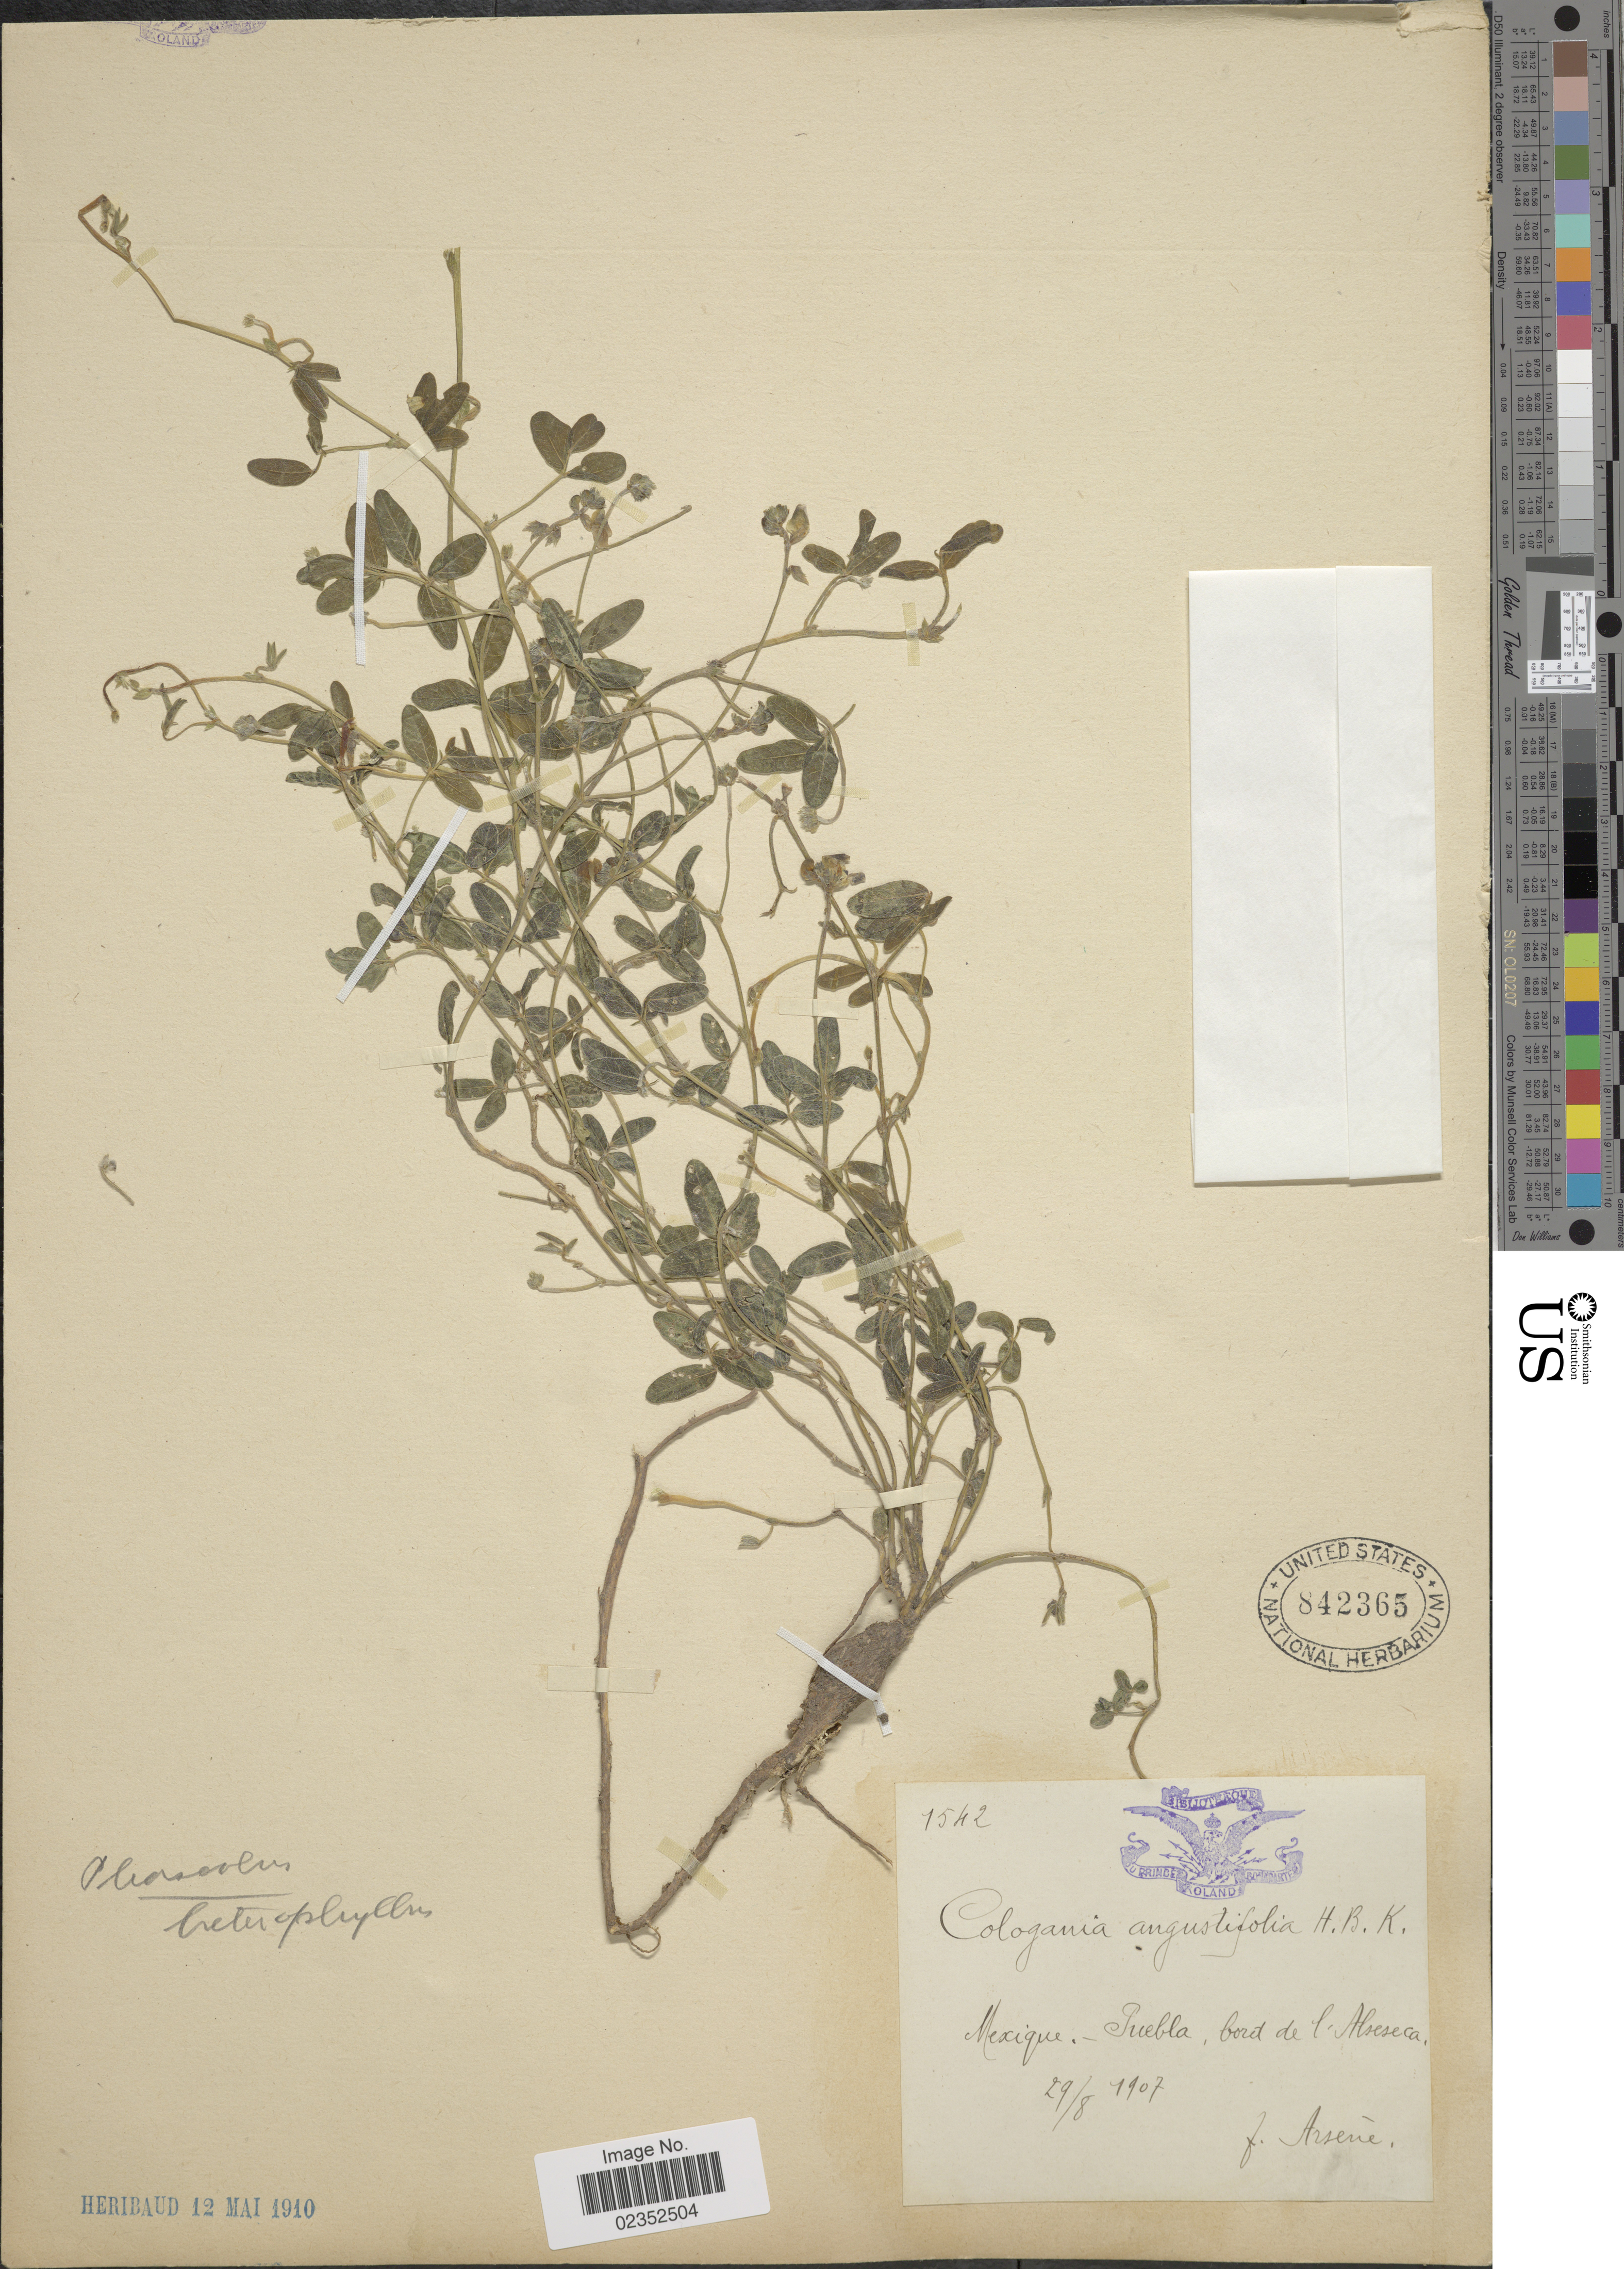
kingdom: Plantae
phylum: Tracheophyta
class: Magnoliopsida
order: Fabales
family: Fabaceae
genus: Macroptilium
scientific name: Macroptilium gibbosifolium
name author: (Ortega) A. Delgado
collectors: F. Arsène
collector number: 1542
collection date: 1907-08-29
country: Mexico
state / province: Puebla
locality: Mexique - bord de l' Alseseca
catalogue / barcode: US 842365